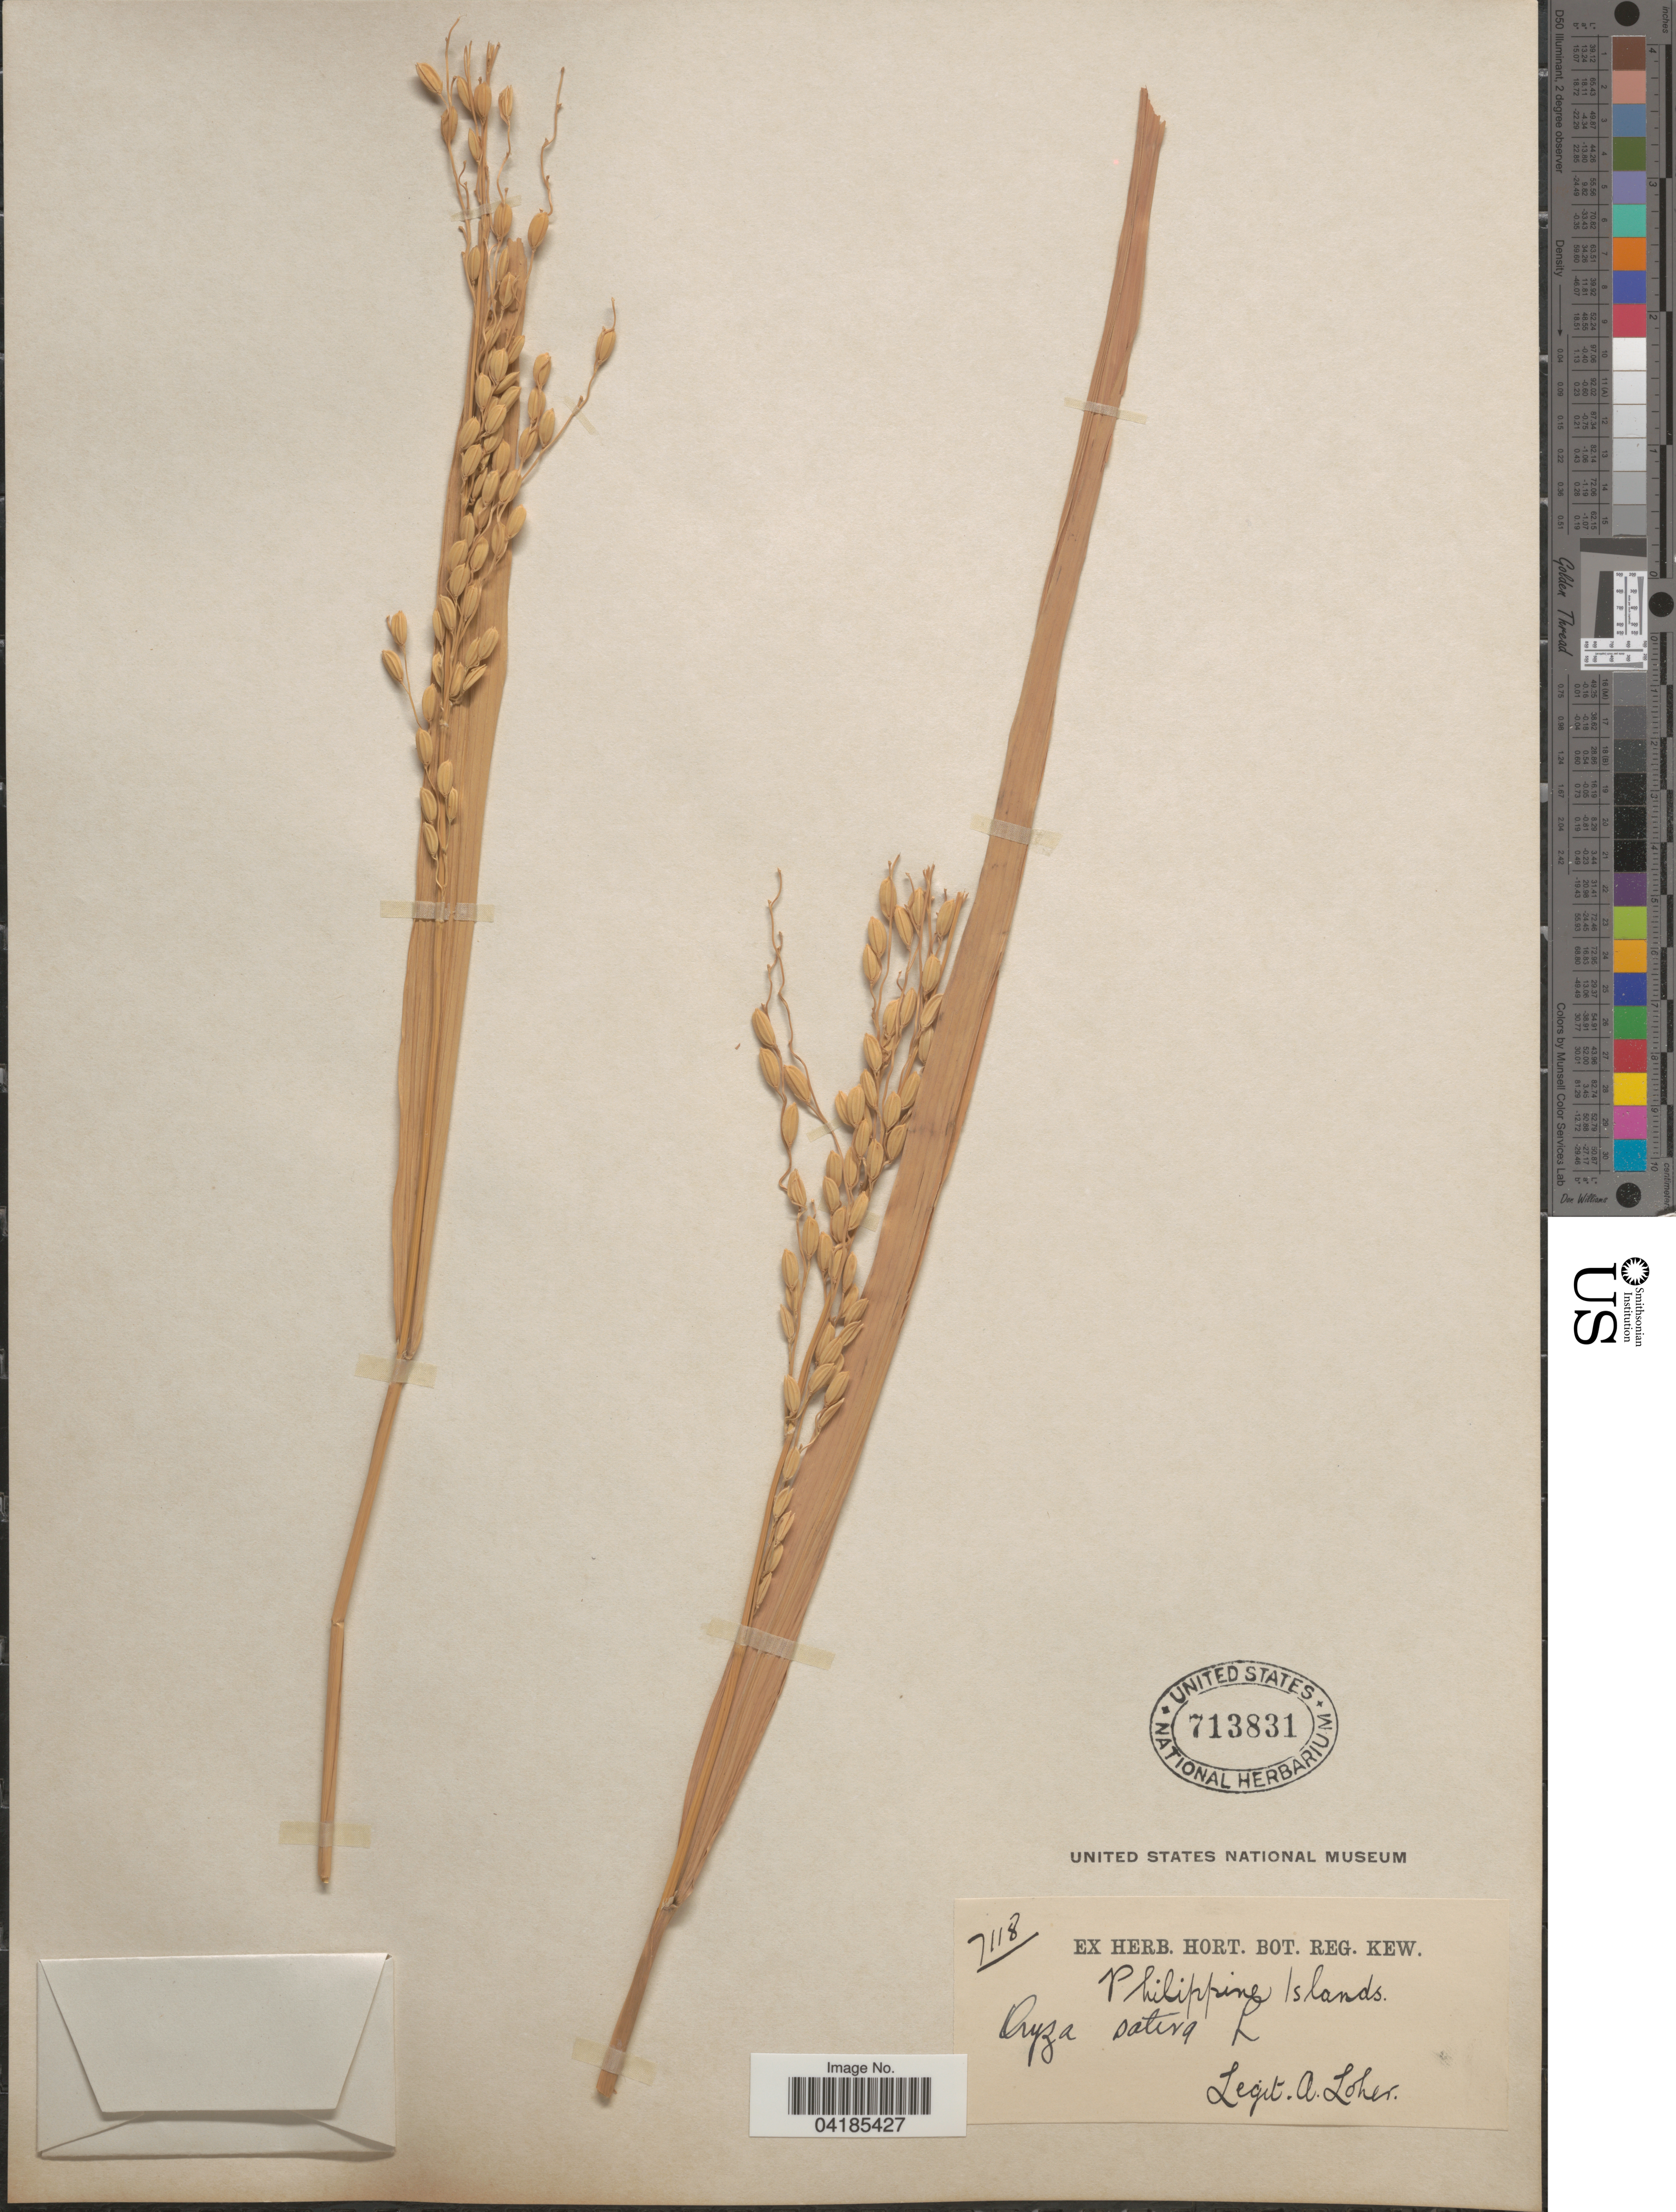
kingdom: Plantae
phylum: Tracheophyta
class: Liliopsida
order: Poales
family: Poaceae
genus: Oryza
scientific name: Oryza sativa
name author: L.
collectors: A. Loher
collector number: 7118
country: Philippines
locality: Philippine Islands.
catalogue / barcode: US 713831